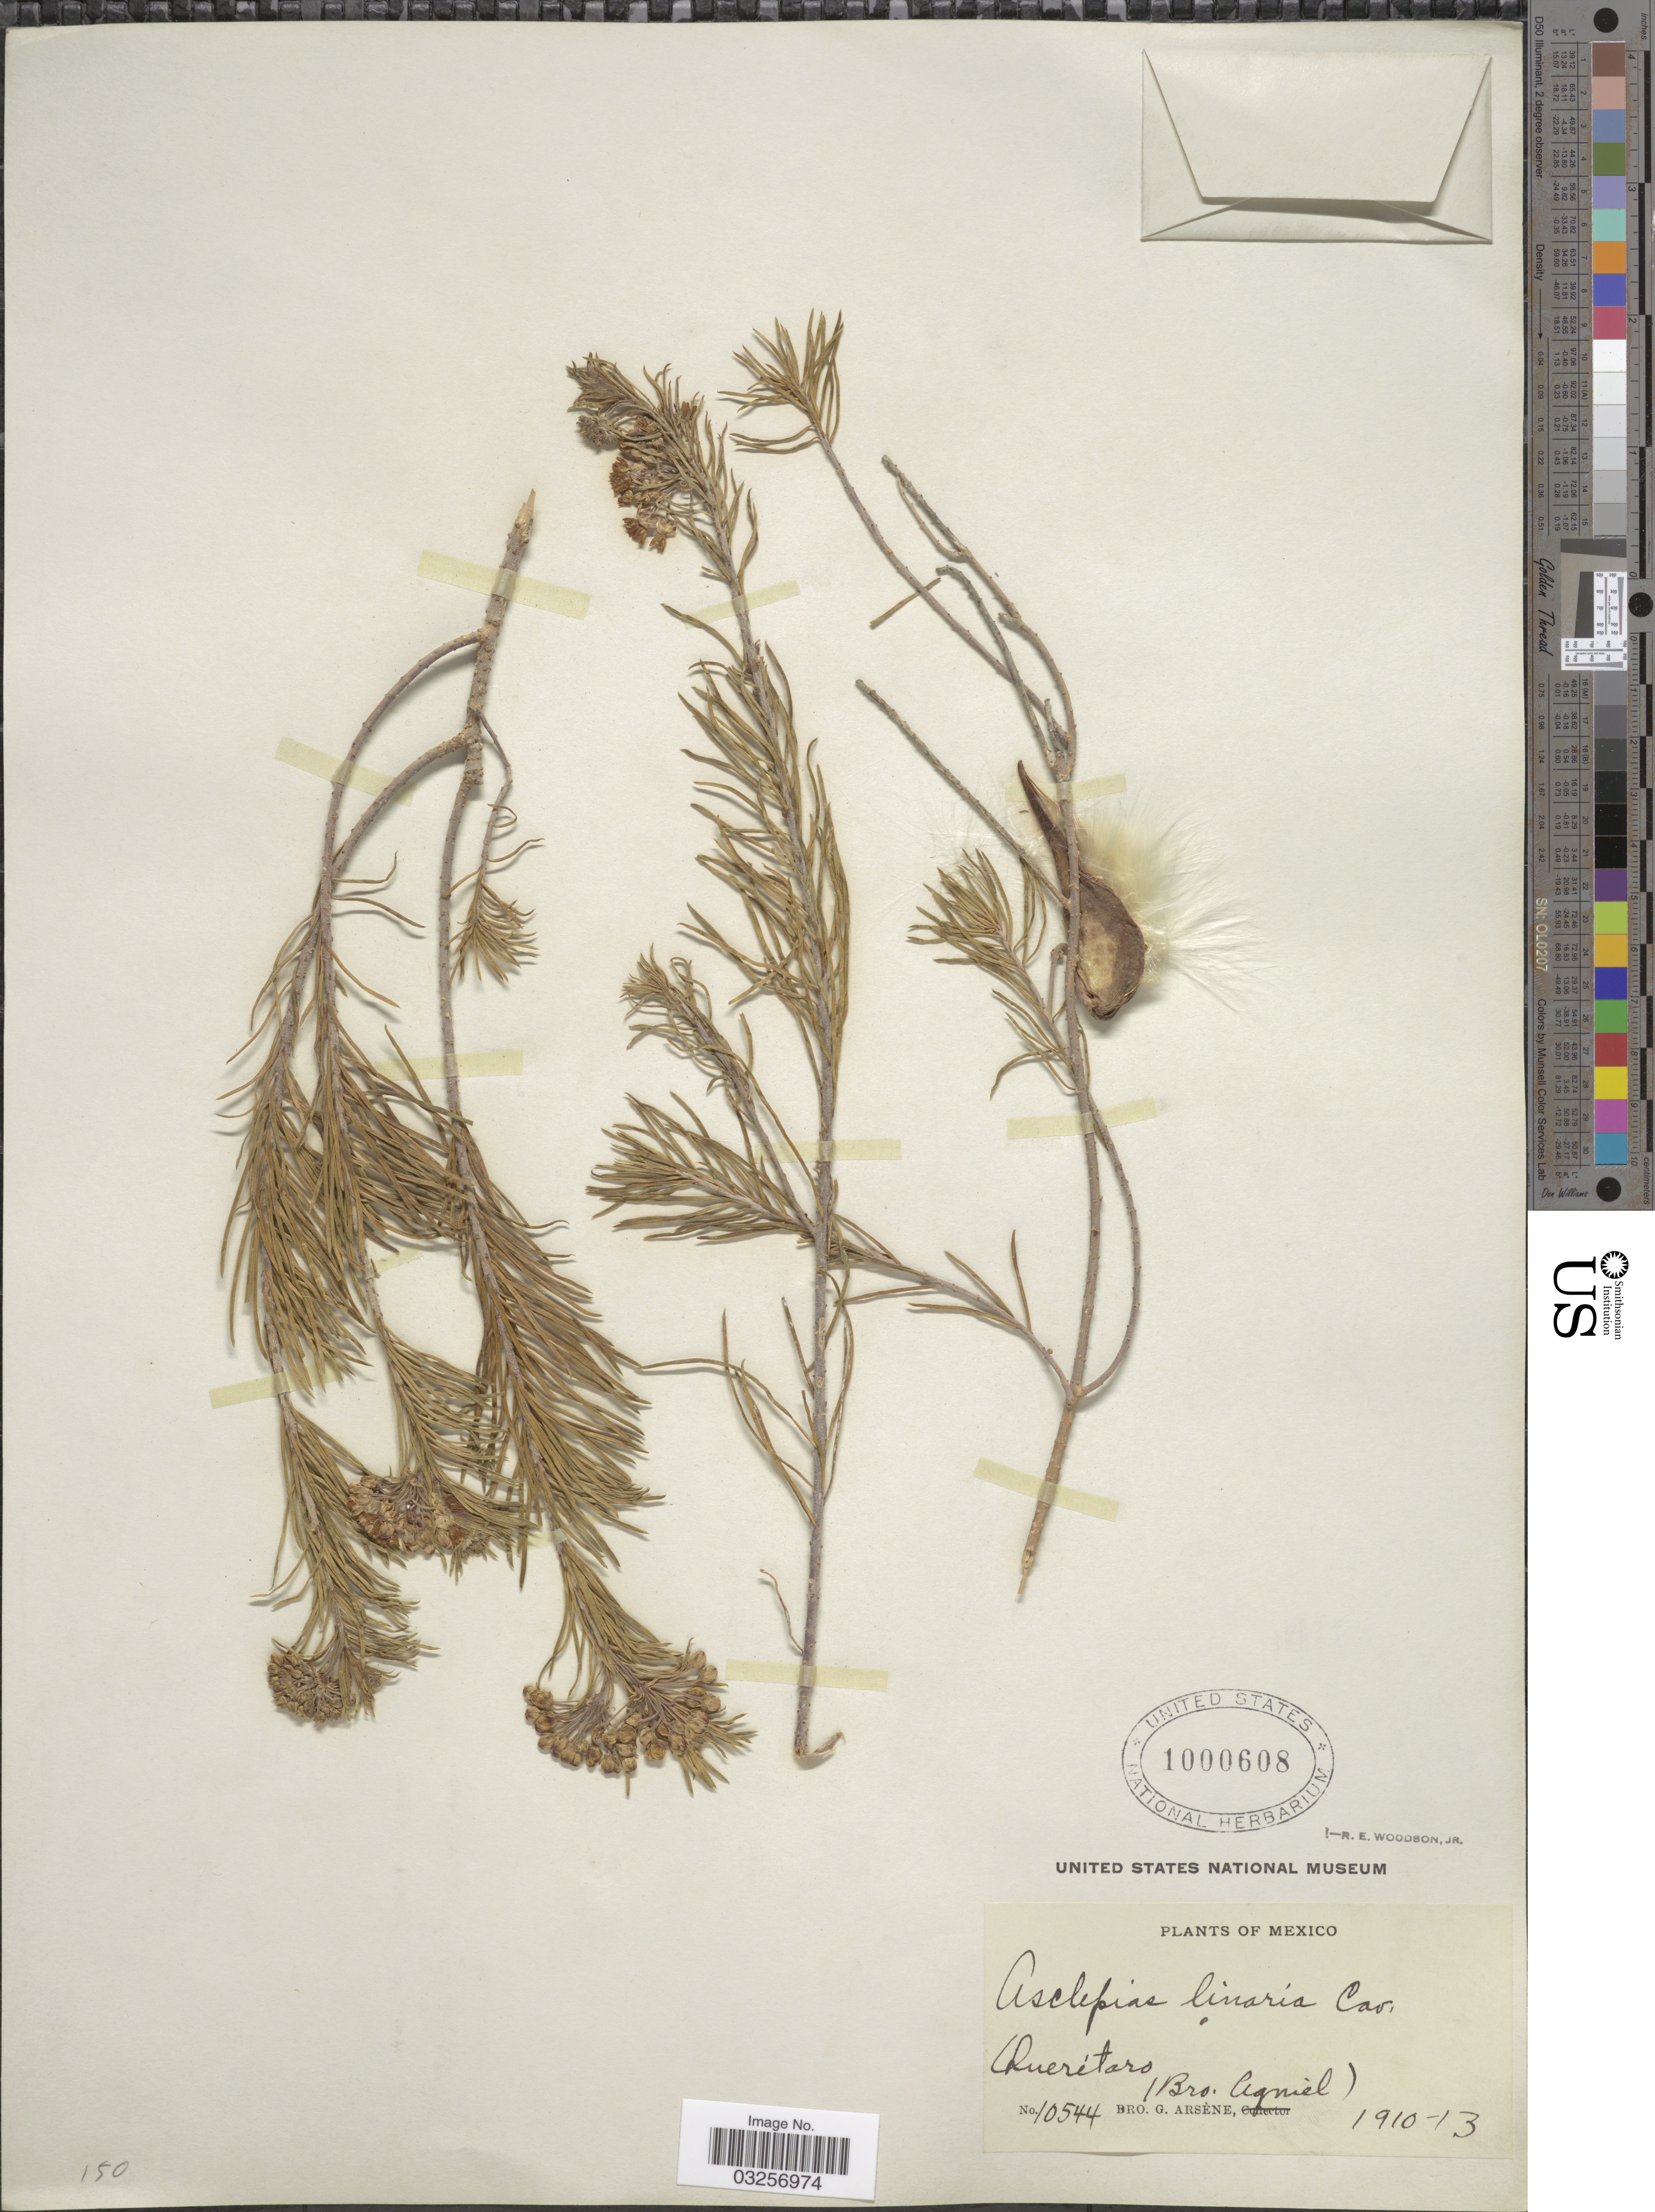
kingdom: Plantae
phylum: Tracheophyta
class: Magnoliopsida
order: Gentianales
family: Apocynaceae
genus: Asclepias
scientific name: Asclepias linaria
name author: Cav.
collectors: Bro. G. Arsène & Bro. Agniel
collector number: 10544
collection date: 1910/1913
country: Mexico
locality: Querétaro.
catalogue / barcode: US 1000608